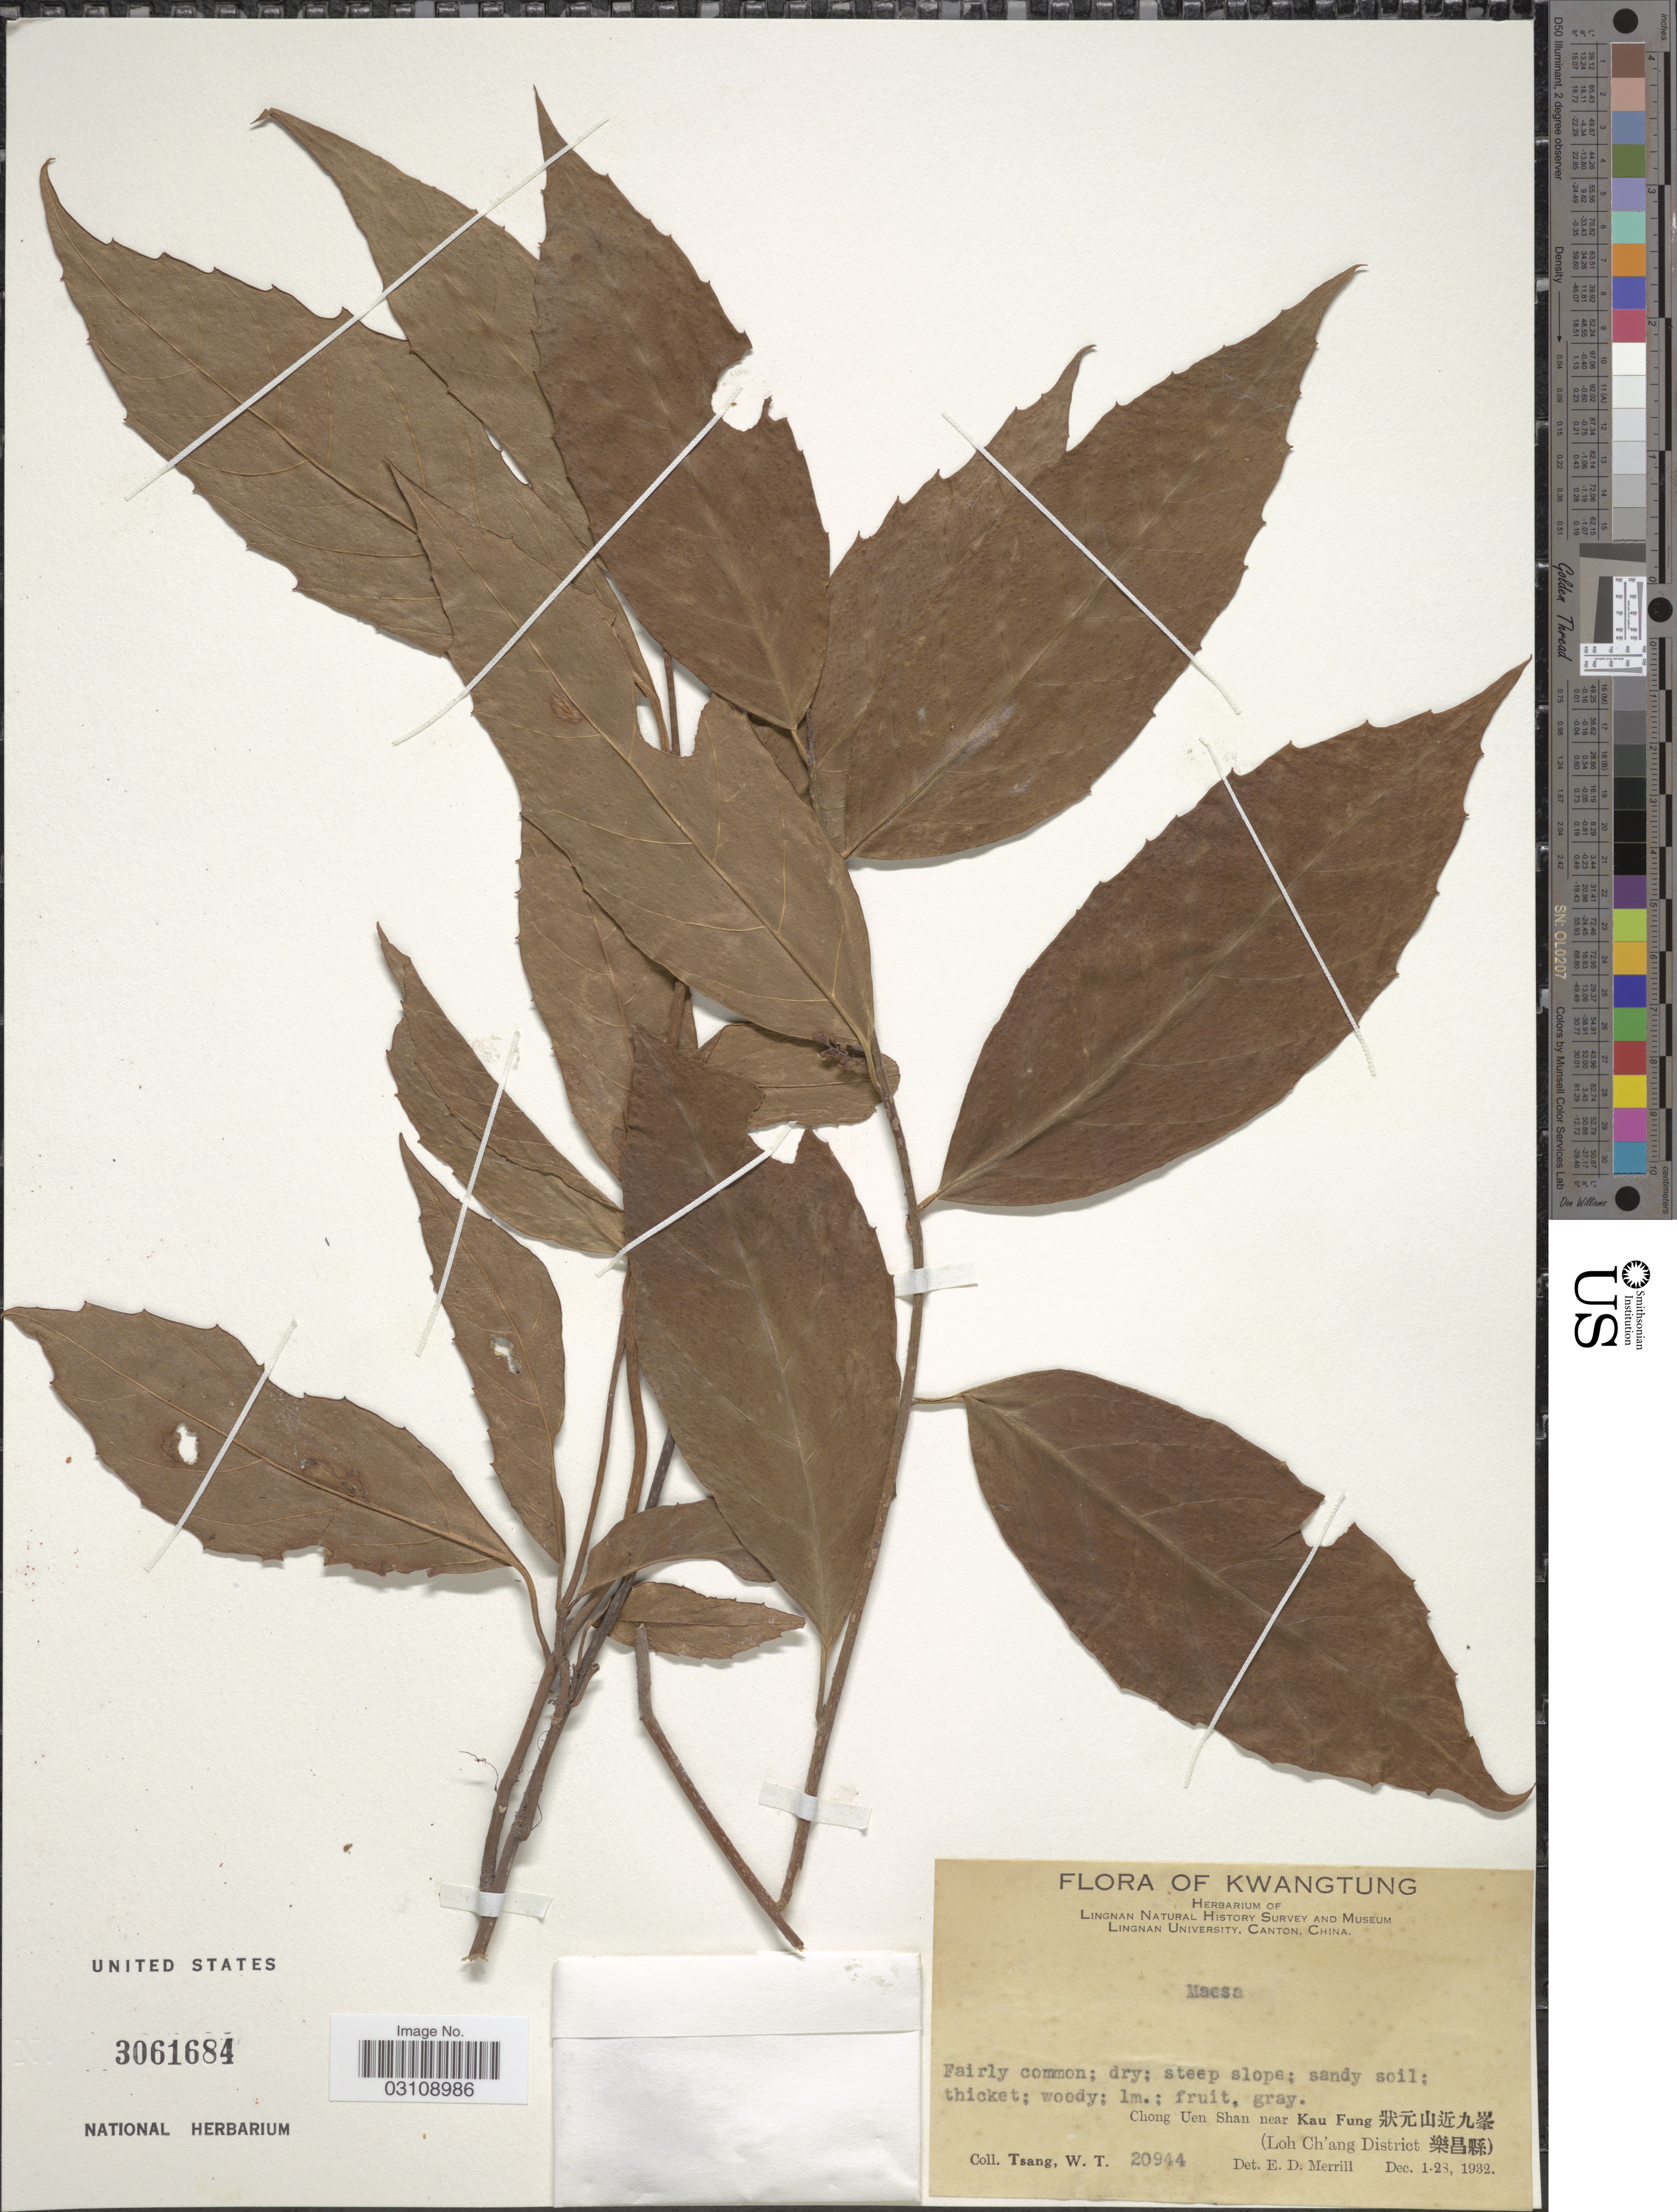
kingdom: Plantae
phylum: Tracheophyta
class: Magnoliopsida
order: Ericales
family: Primulaceae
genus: Maesa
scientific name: Maesa sp.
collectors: W. T. Tsang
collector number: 20944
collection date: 1932-12-01/1932-12-28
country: China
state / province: Guangdong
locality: Kwangtung, Chong Uen Shan near Kau Fung X, (Loh Ch'ang District X).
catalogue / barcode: US 3061684